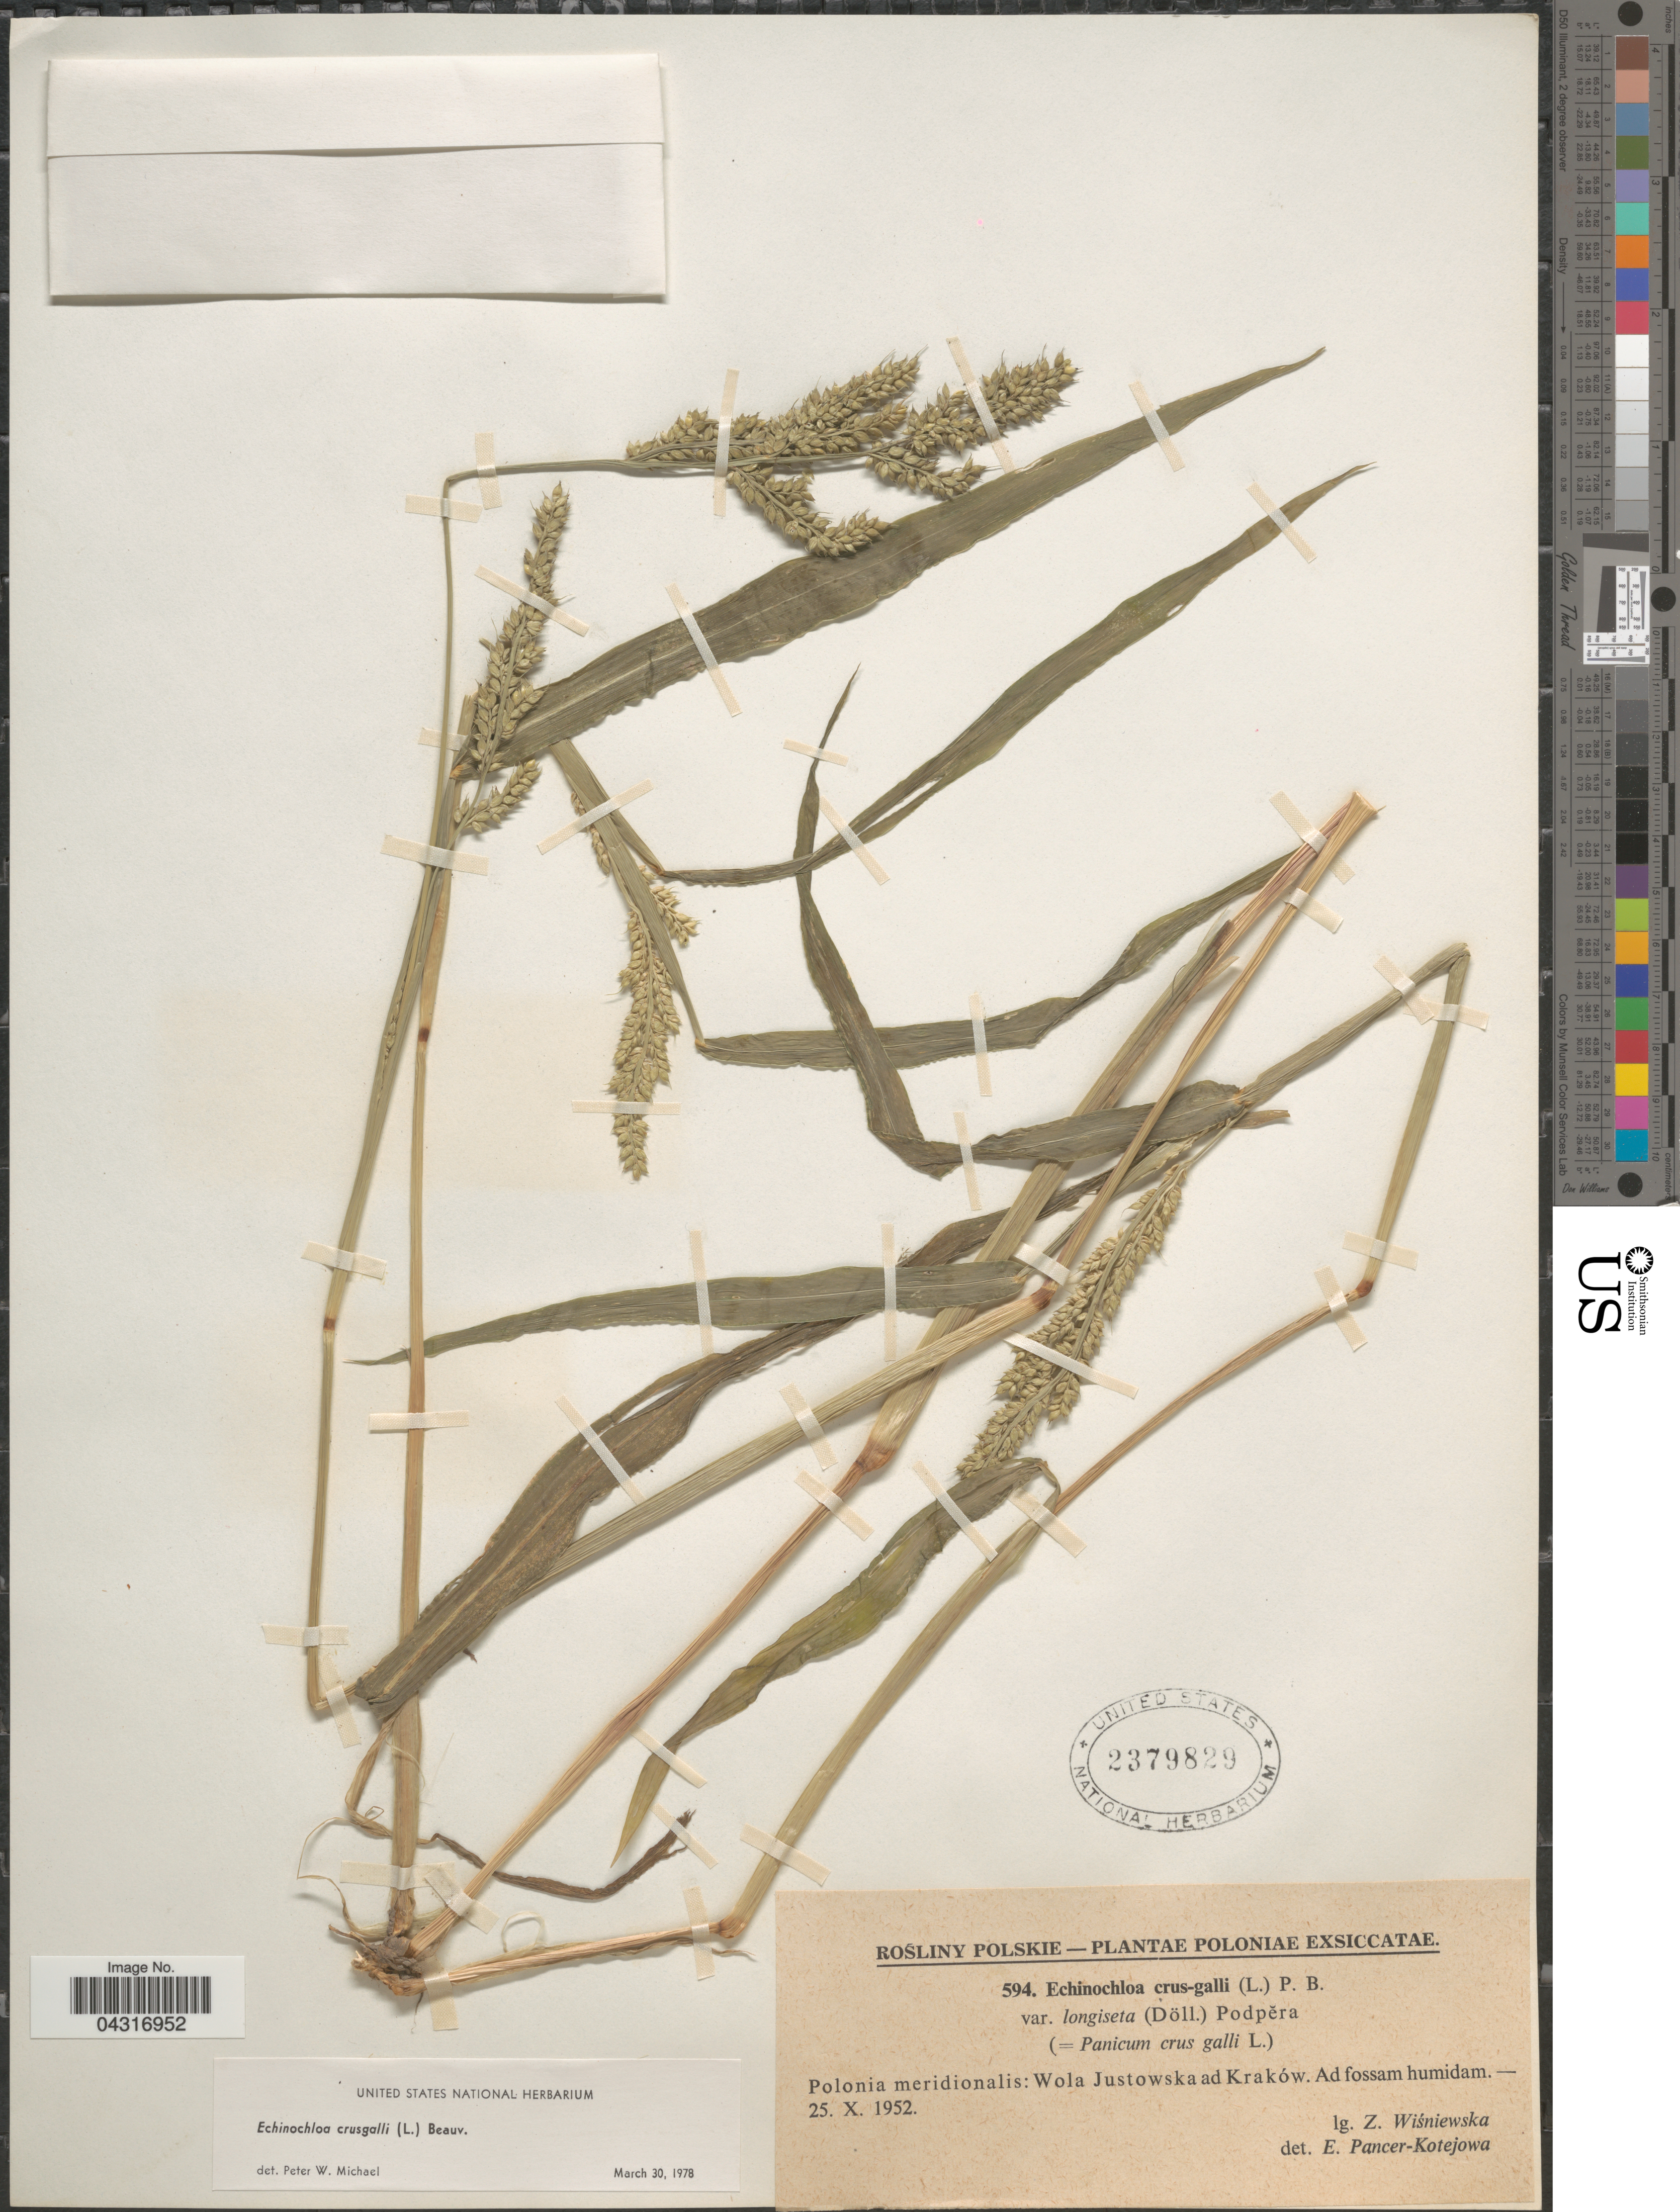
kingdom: Plantae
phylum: Tracheophyta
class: Liliopsida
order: Poales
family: Poaceae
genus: Echinochloa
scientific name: Echinochloa crus-galli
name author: (L.) P. Beauv.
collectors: Z. Wisniewska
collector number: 594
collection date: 1952-10-25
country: Poland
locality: Poloniae. Polonia meridionalis: Wola Justowskaad Kraków. Ad fossam humidam.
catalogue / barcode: US 2379829